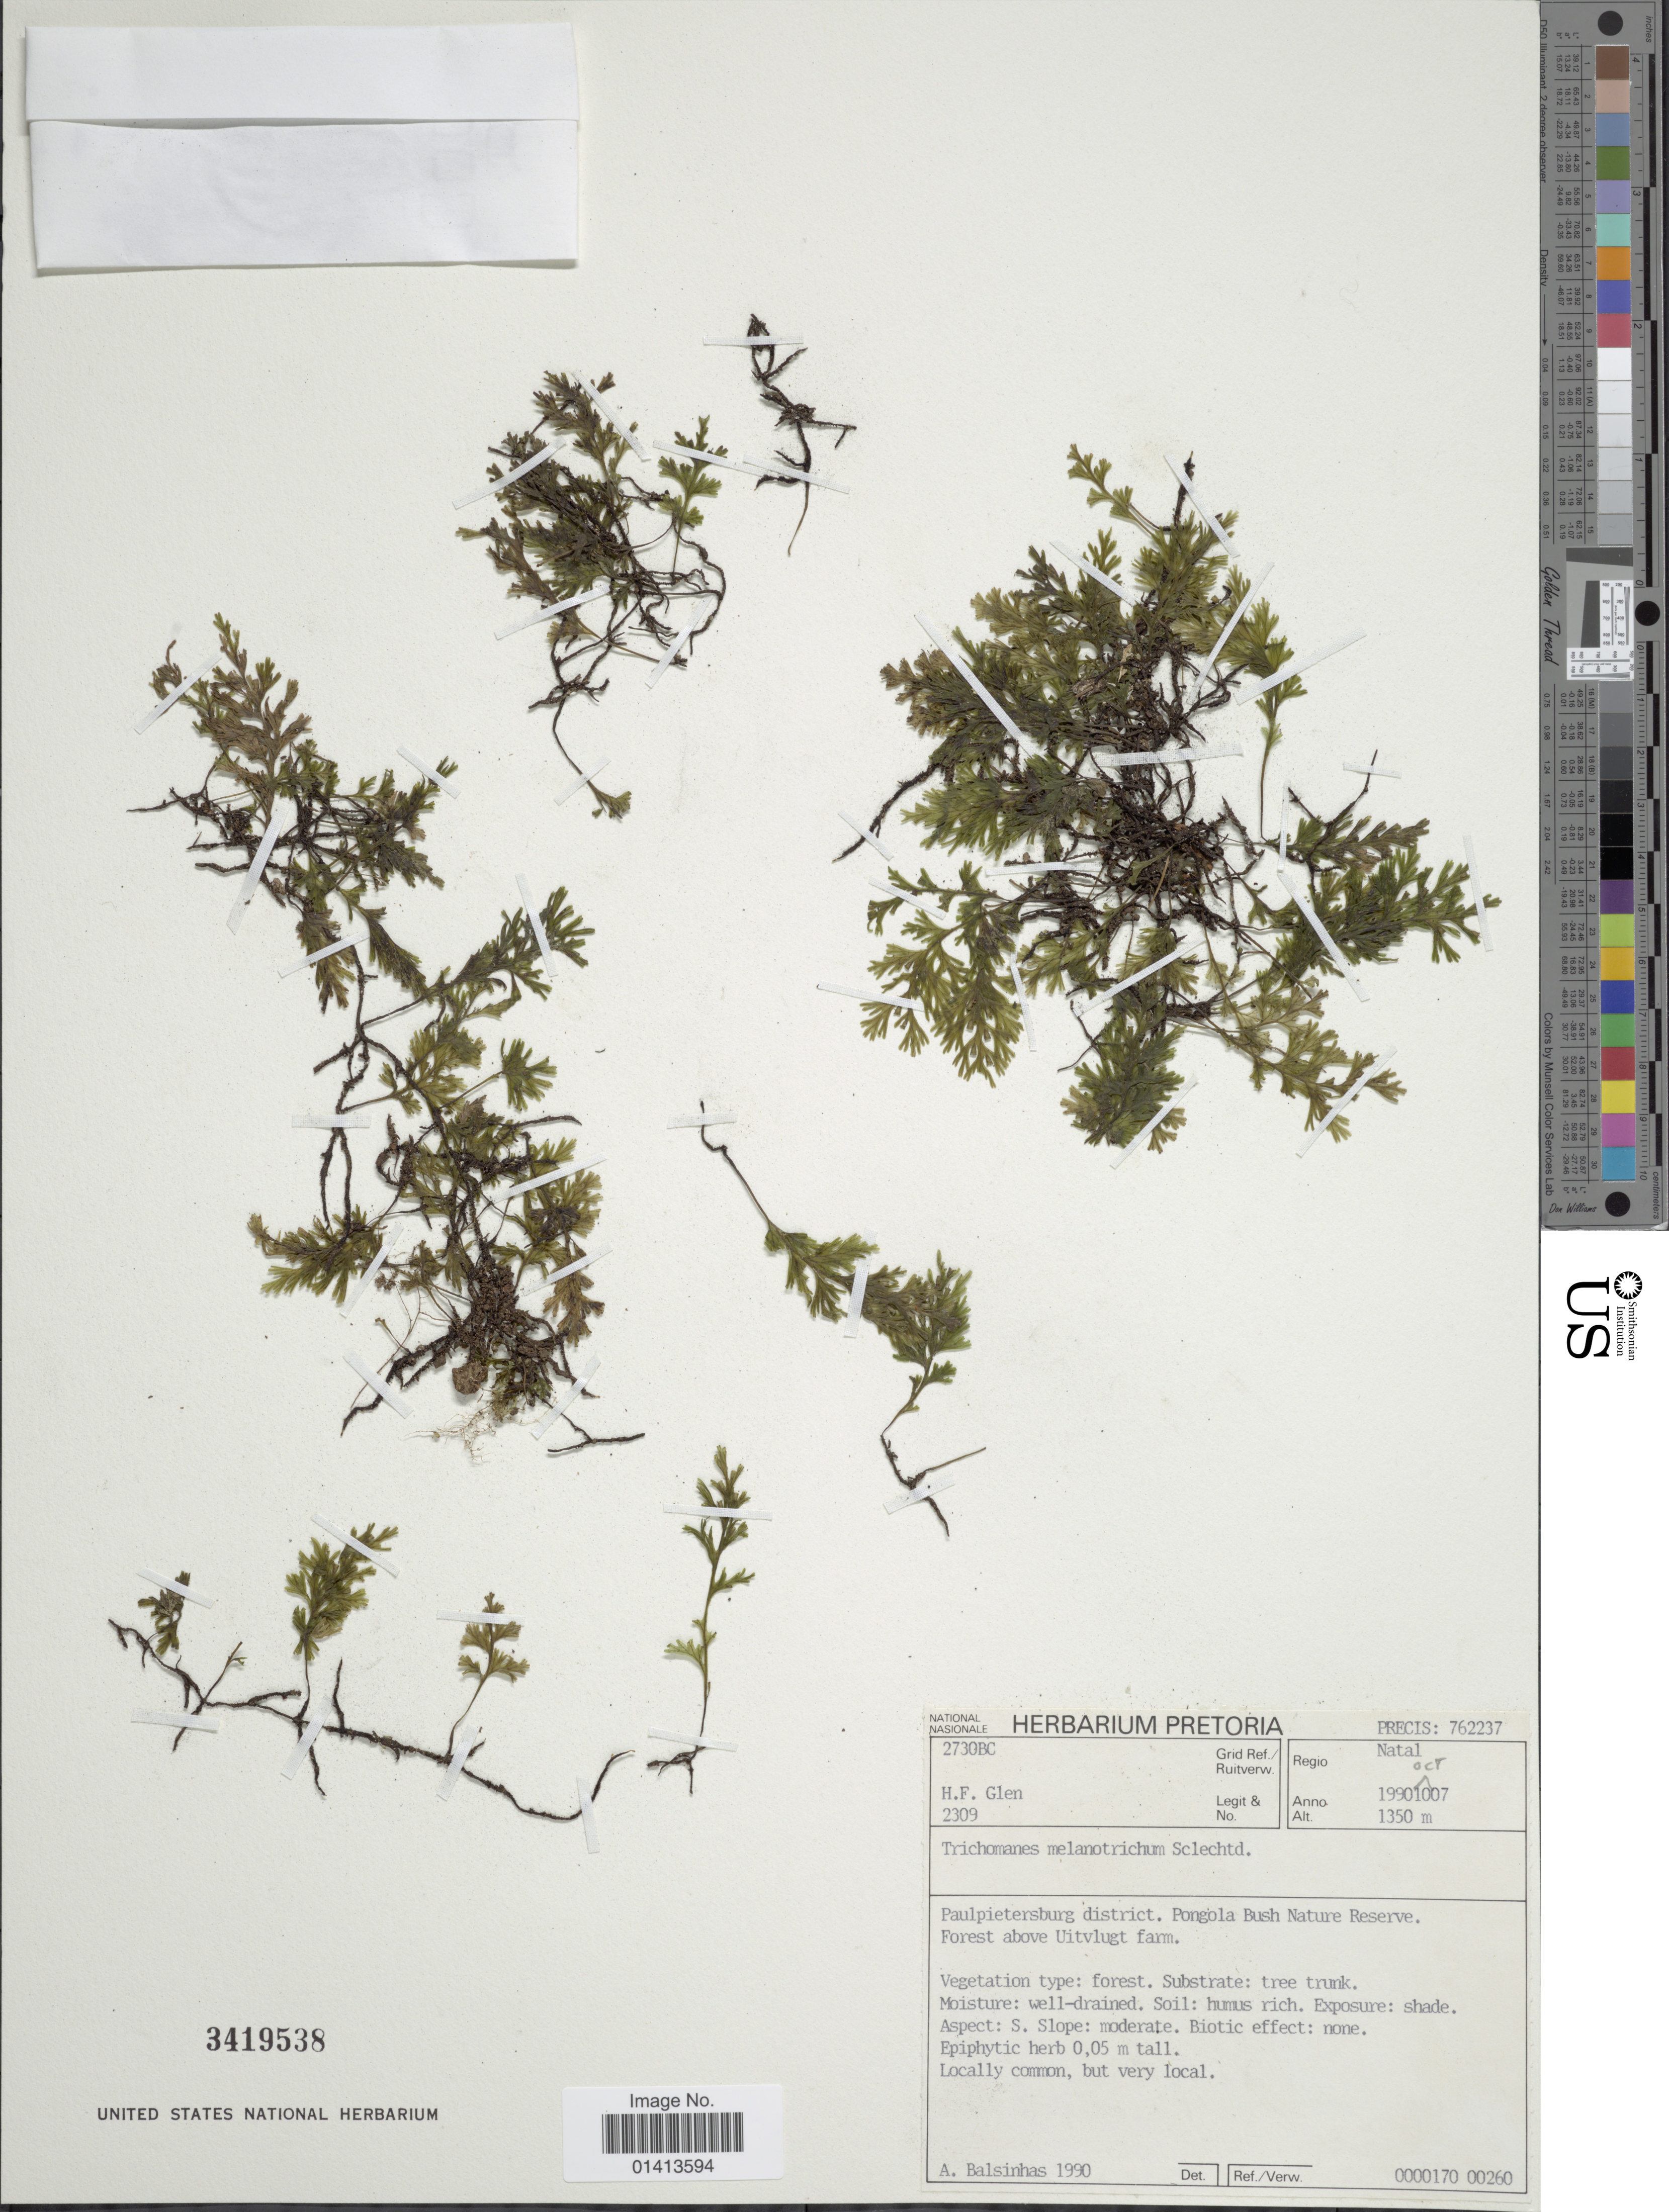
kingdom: Plantae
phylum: Tracheophyta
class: Polypodiopsida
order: Hymenophyllales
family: Hymenophyllaceae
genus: Crepidomanes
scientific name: Crepidomanes melanotrichum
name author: (Schltdl.) J.P. Roux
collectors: H. F. Glen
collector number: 2309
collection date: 1990-10-07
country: South Africa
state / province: KwaZulu-Natal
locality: Paulpietersburg district. Pongola Bush Nature Reserve. Forest above Uitvlugt farm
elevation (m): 1350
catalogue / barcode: US 3419538